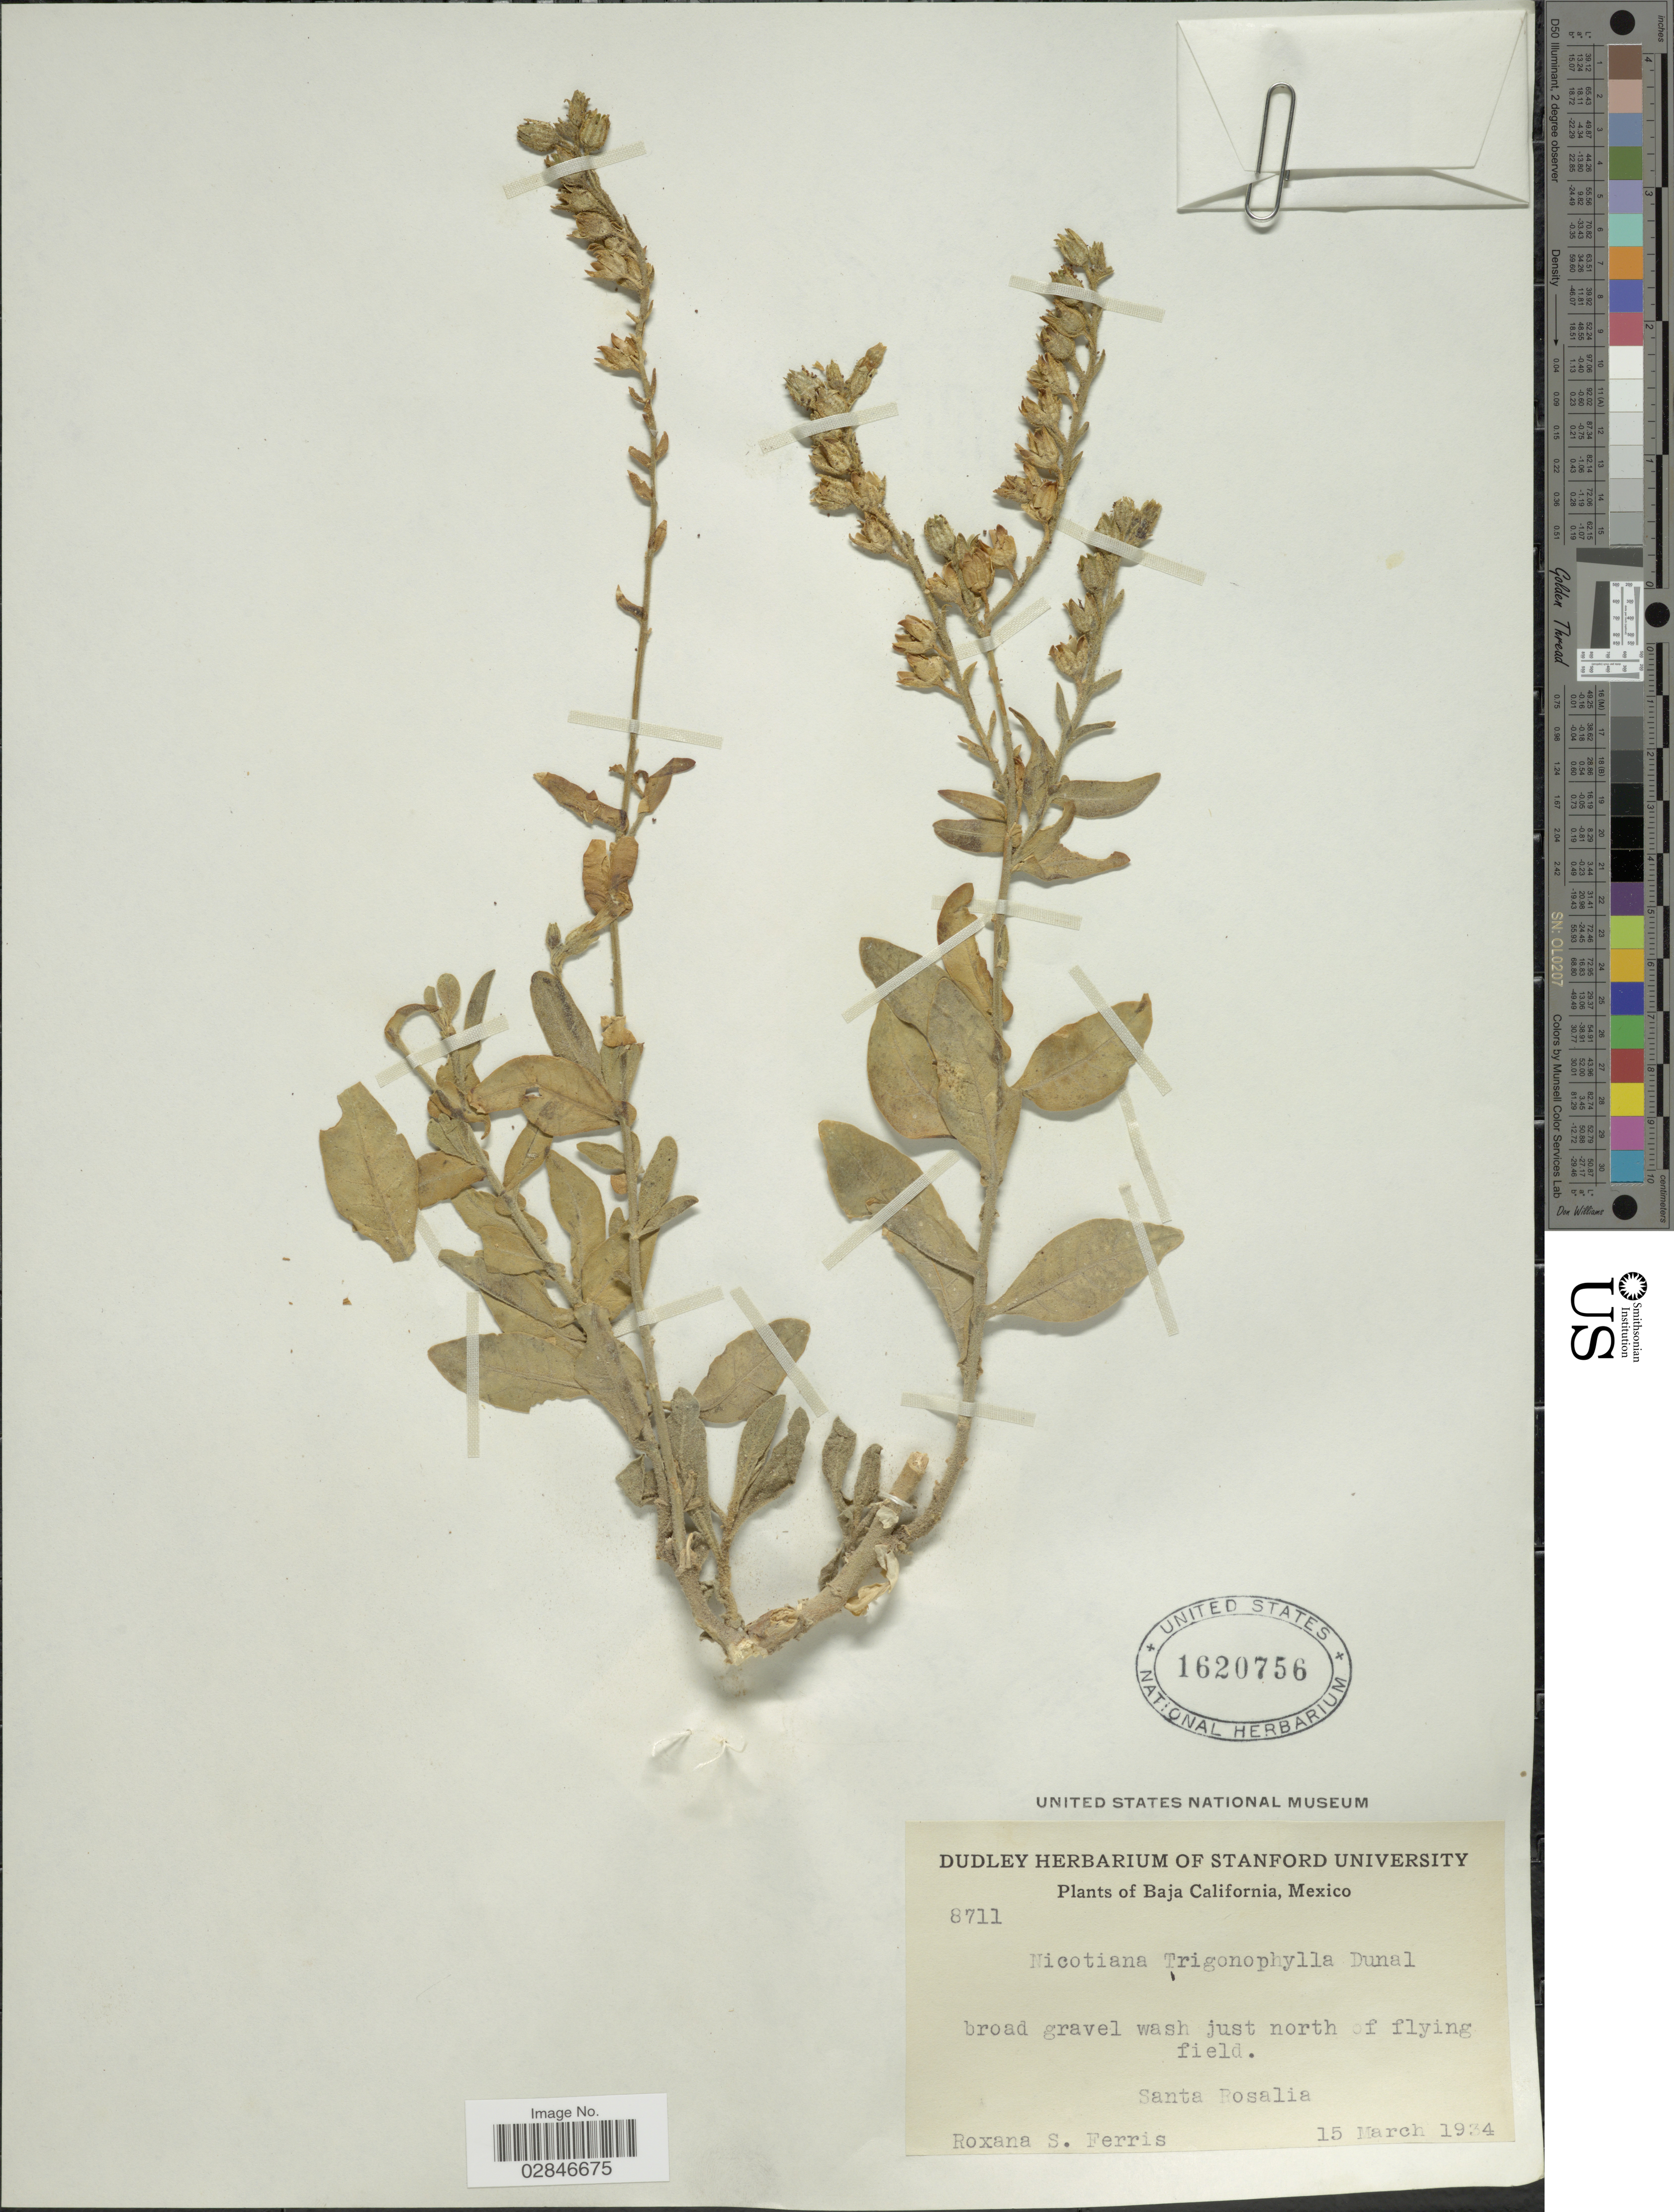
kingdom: Plantae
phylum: Tracheophyta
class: Magnoliopsida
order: Solanales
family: Solanaceae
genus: Nicotiana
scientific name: Nicotiana trigonophylla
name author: Dunal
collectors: R. S. Ferris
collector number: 8711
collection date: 1934-03-15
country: Mexico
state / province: Baja California Sur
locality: Santa Rosalia.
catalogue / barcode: US 1620756